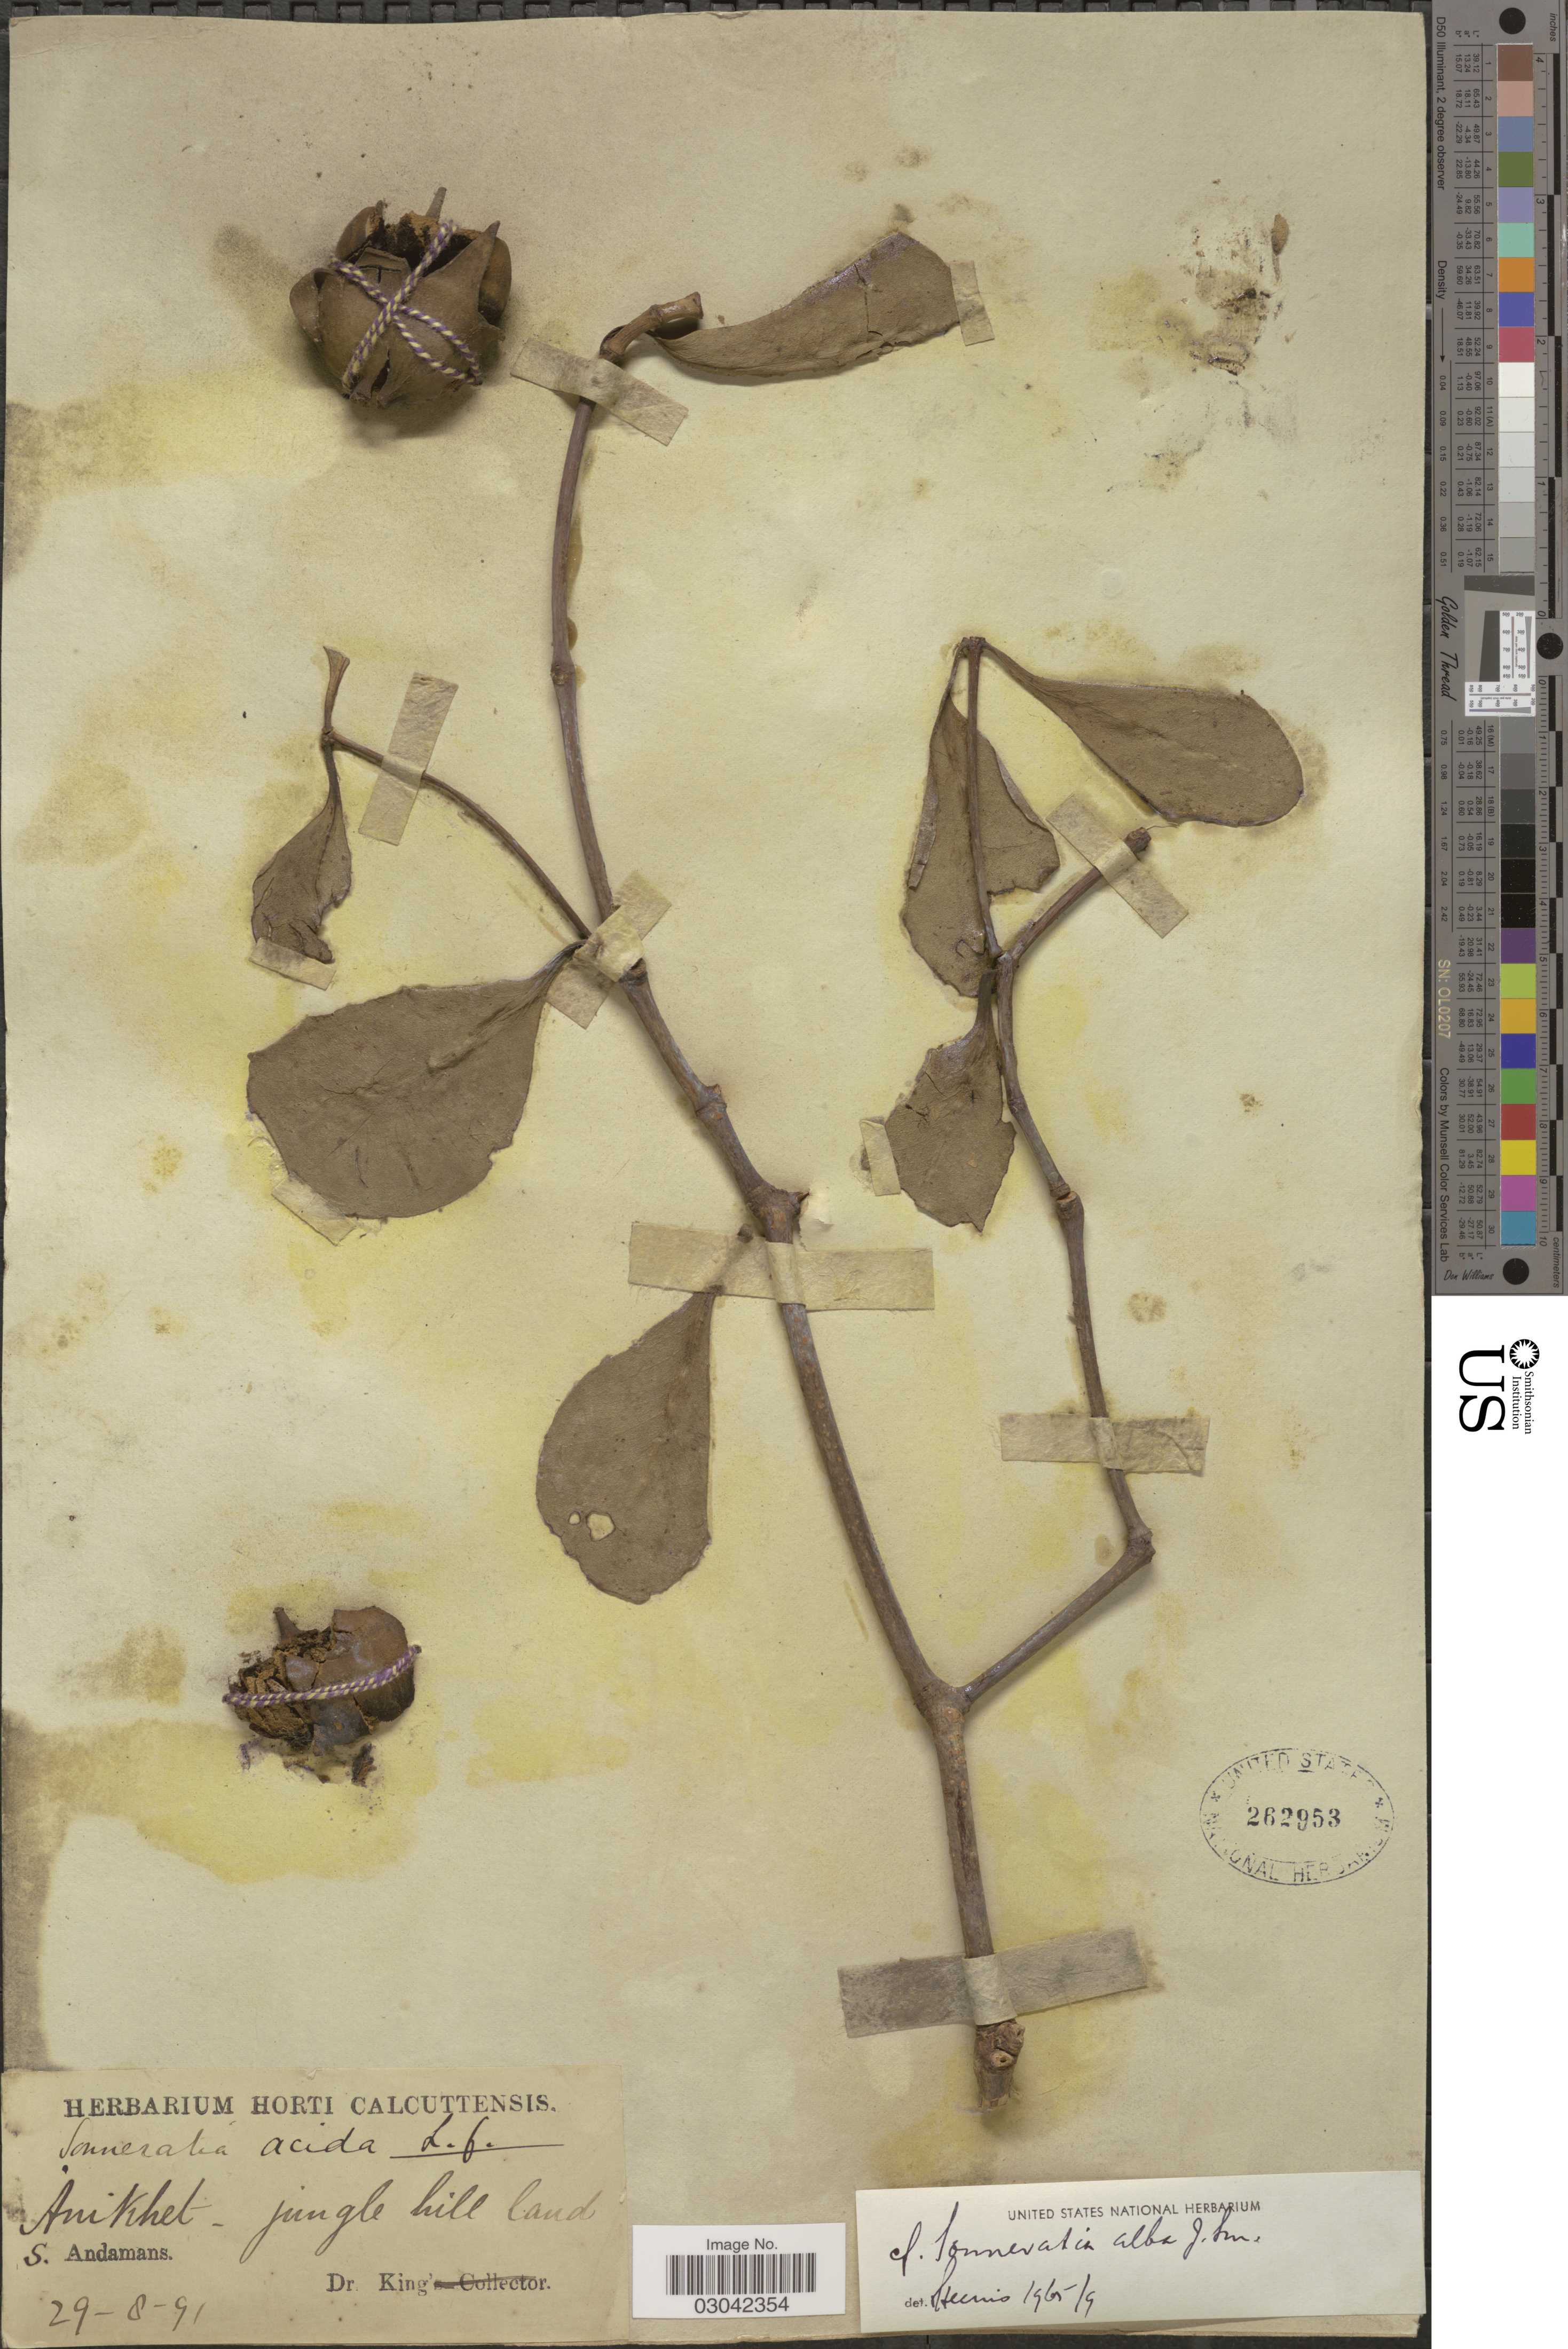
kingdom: Plantae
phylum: Tracheophyta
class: Magnoliopsida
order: Myrtales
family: Lythraceae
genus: Sonneratia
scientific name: Sonneratia alba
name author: Sm.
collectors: G. King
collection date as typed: Transcribed d/m/y: 29/8/91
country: India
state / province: Andaman and Nicobar Islands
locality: S. Andamans. Anikhet - jungle hill land.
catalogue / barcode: US 262953